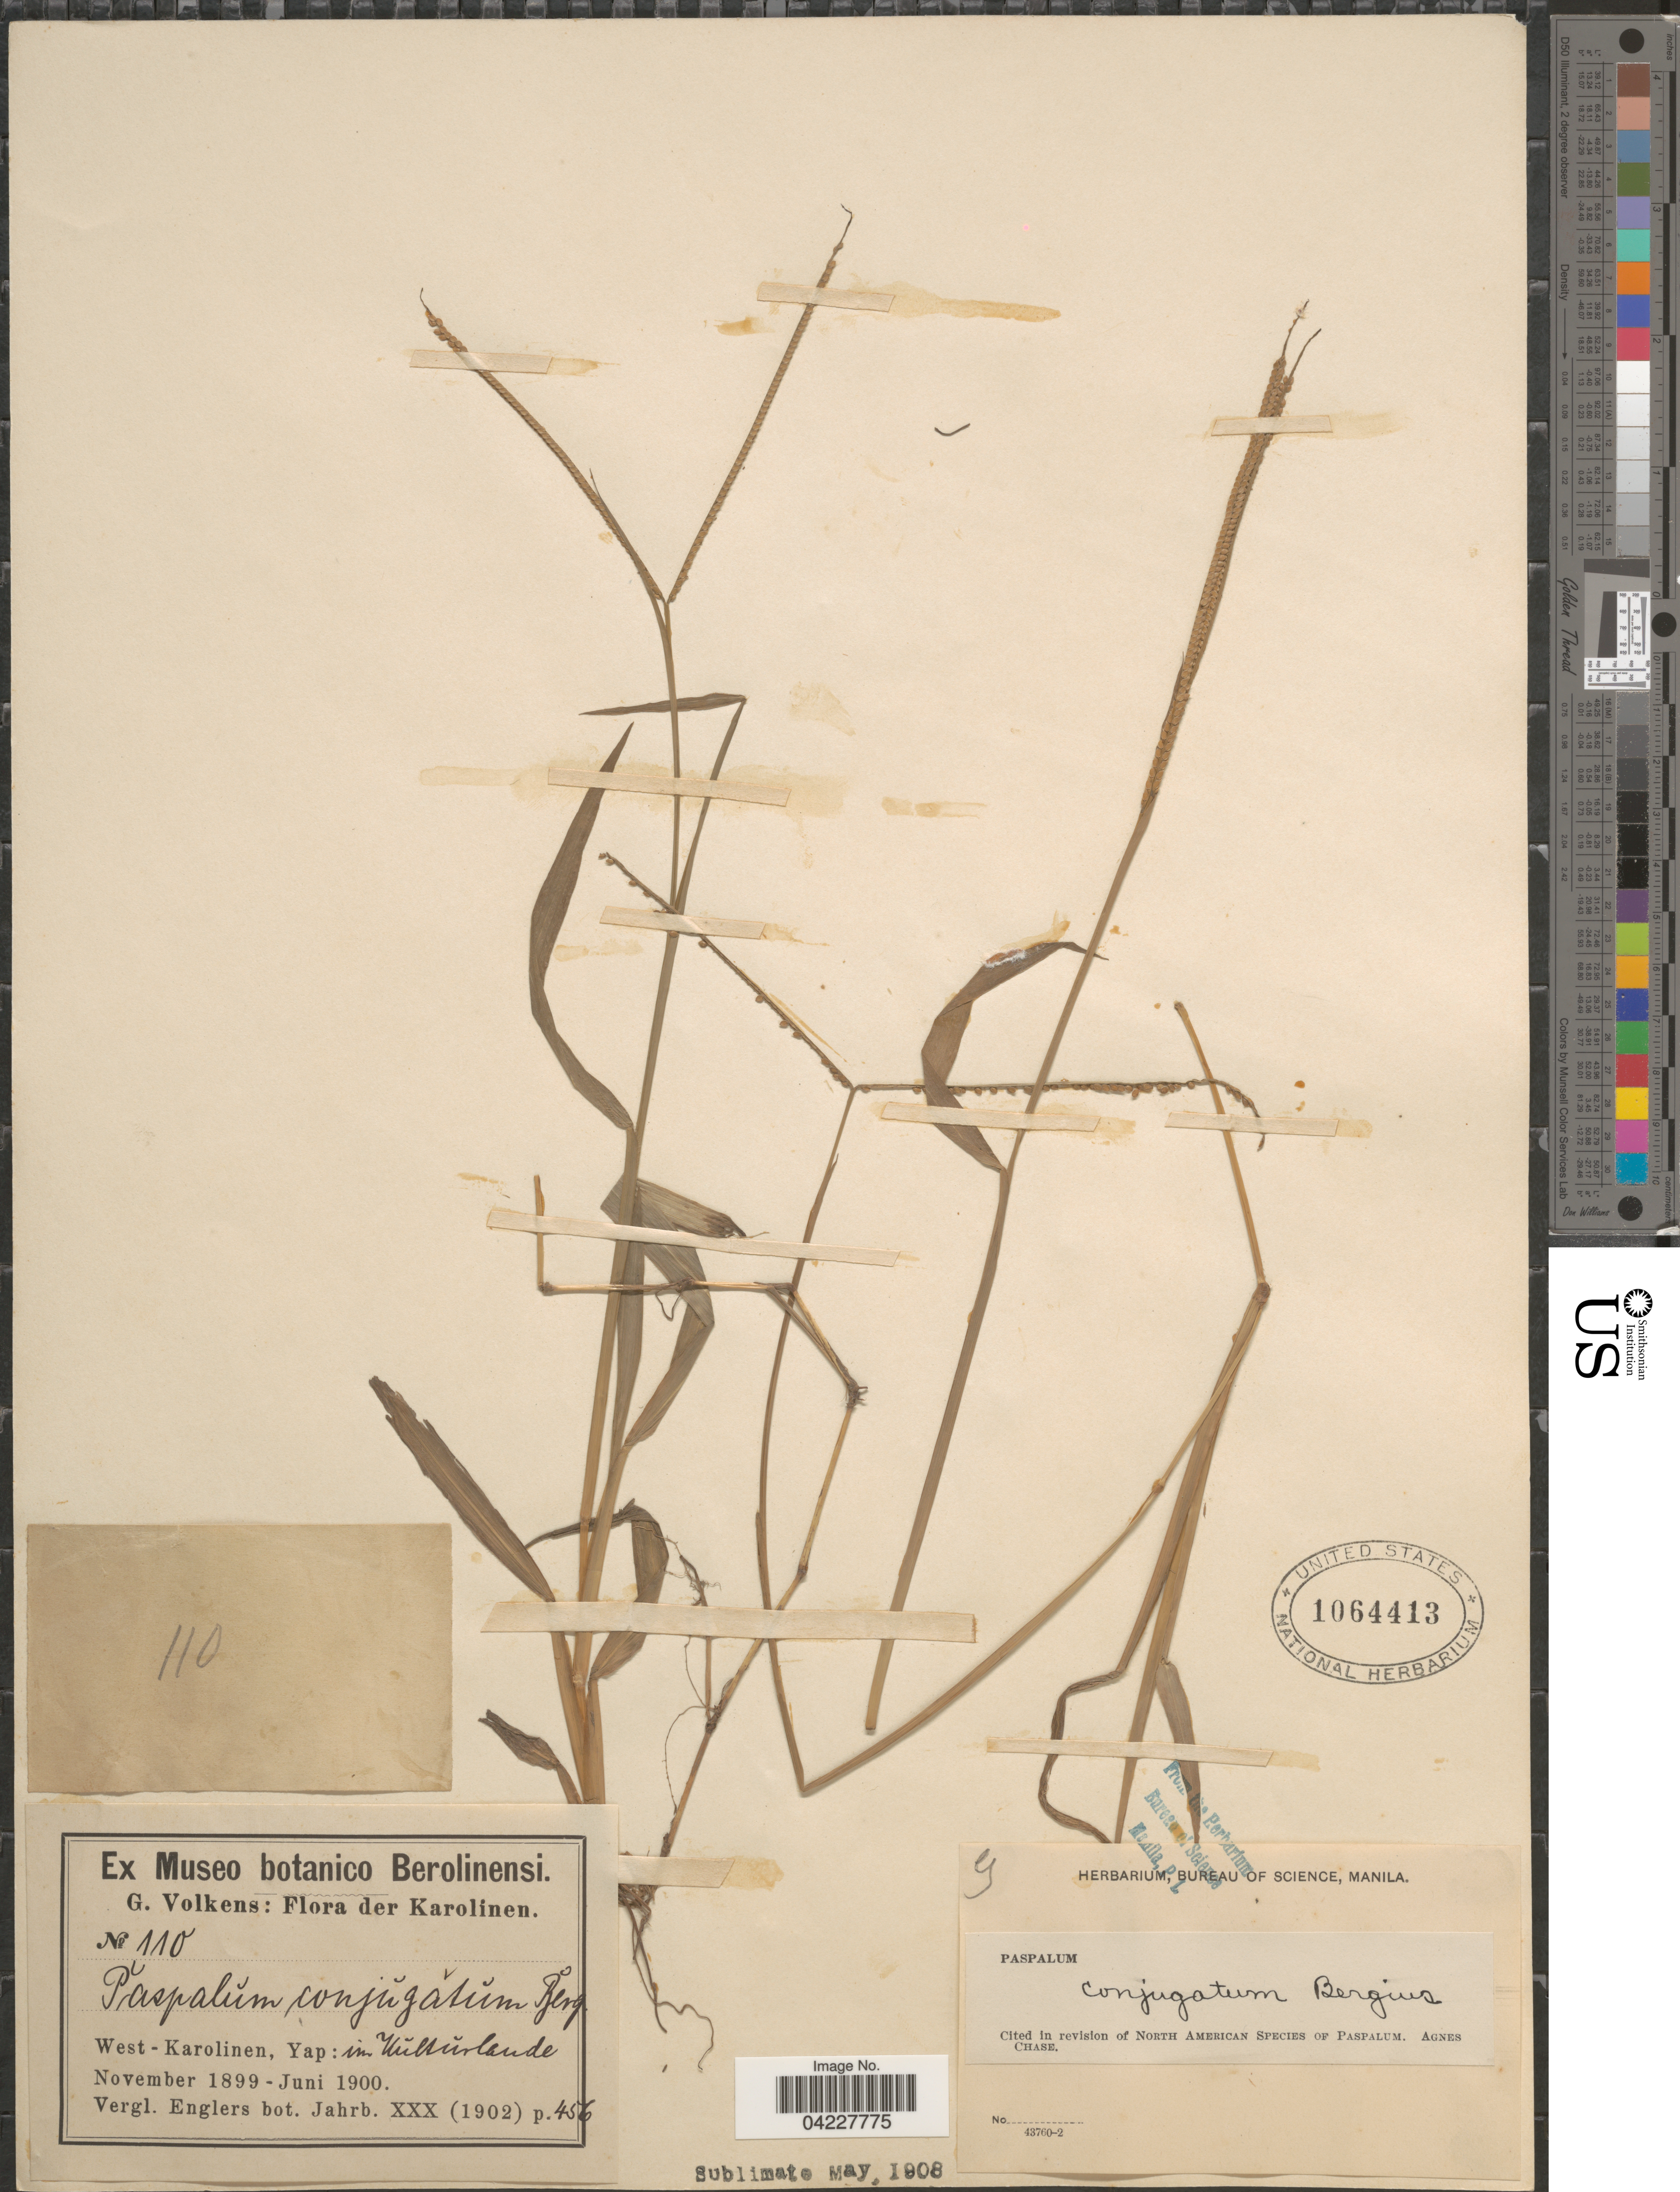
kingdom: Plantae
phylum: Tracheophyta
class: Liliopsida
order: Poales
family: Poaceae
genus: Paspalum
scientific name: Paspalum conjugatum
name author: P.J. Bergius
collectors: G. Volkens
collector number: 110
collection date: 1899-11/1900-06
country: Micronesia, Federated States of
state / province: Yap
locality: Karolinen. West-Karolinen, Yap: in Kulturlande.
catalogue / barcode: US 1064413